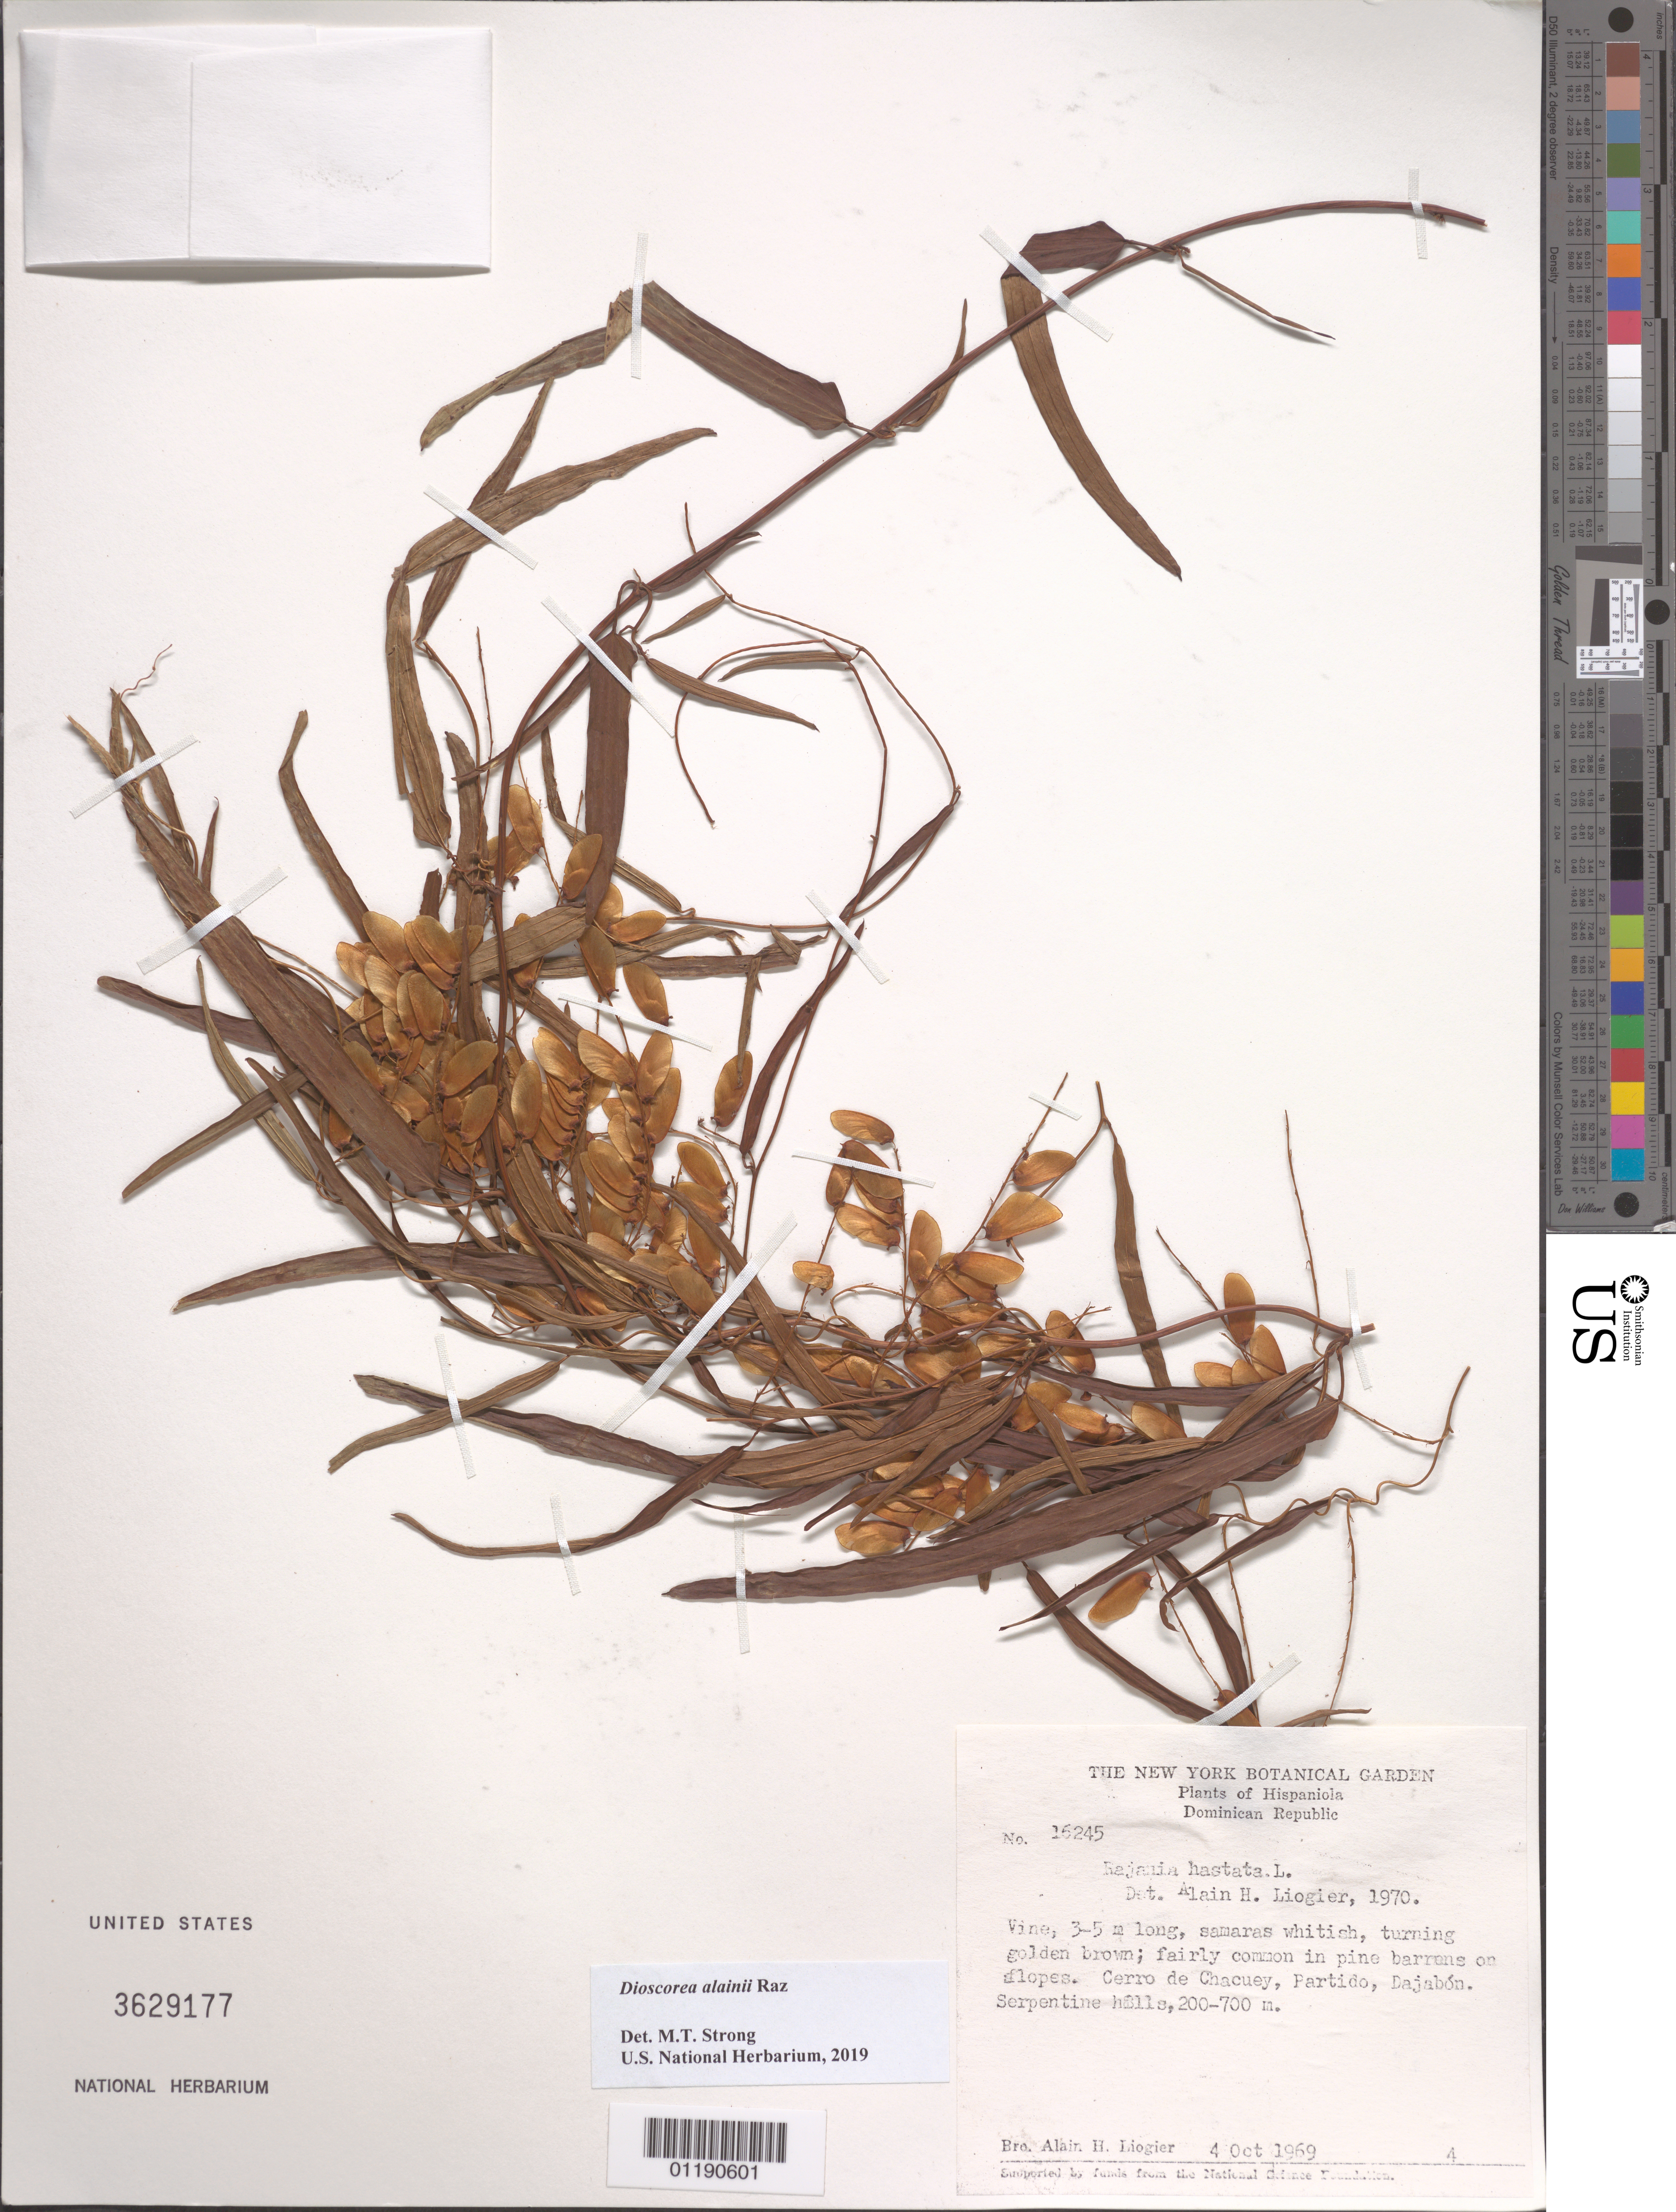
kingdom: Plantae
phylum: Tracheophyta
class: Liliopsida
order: Dioscoreales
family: Dioscoreaceae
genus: Dioscorea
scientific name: Dioscorea alainii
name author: Raz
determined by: Strong, M. T., (US), Smithsonian Institution - National Museum of Natural History (UNITED STATES)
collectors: A. H. Liogier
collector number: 16245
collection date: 1969-10-04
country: Dominican Republic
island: Hispaniola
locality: Cerro de Chacuey, Partido, Dajabón.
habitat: Fairly common in pine barens on slopes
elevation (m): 200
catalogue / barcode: US 3629177